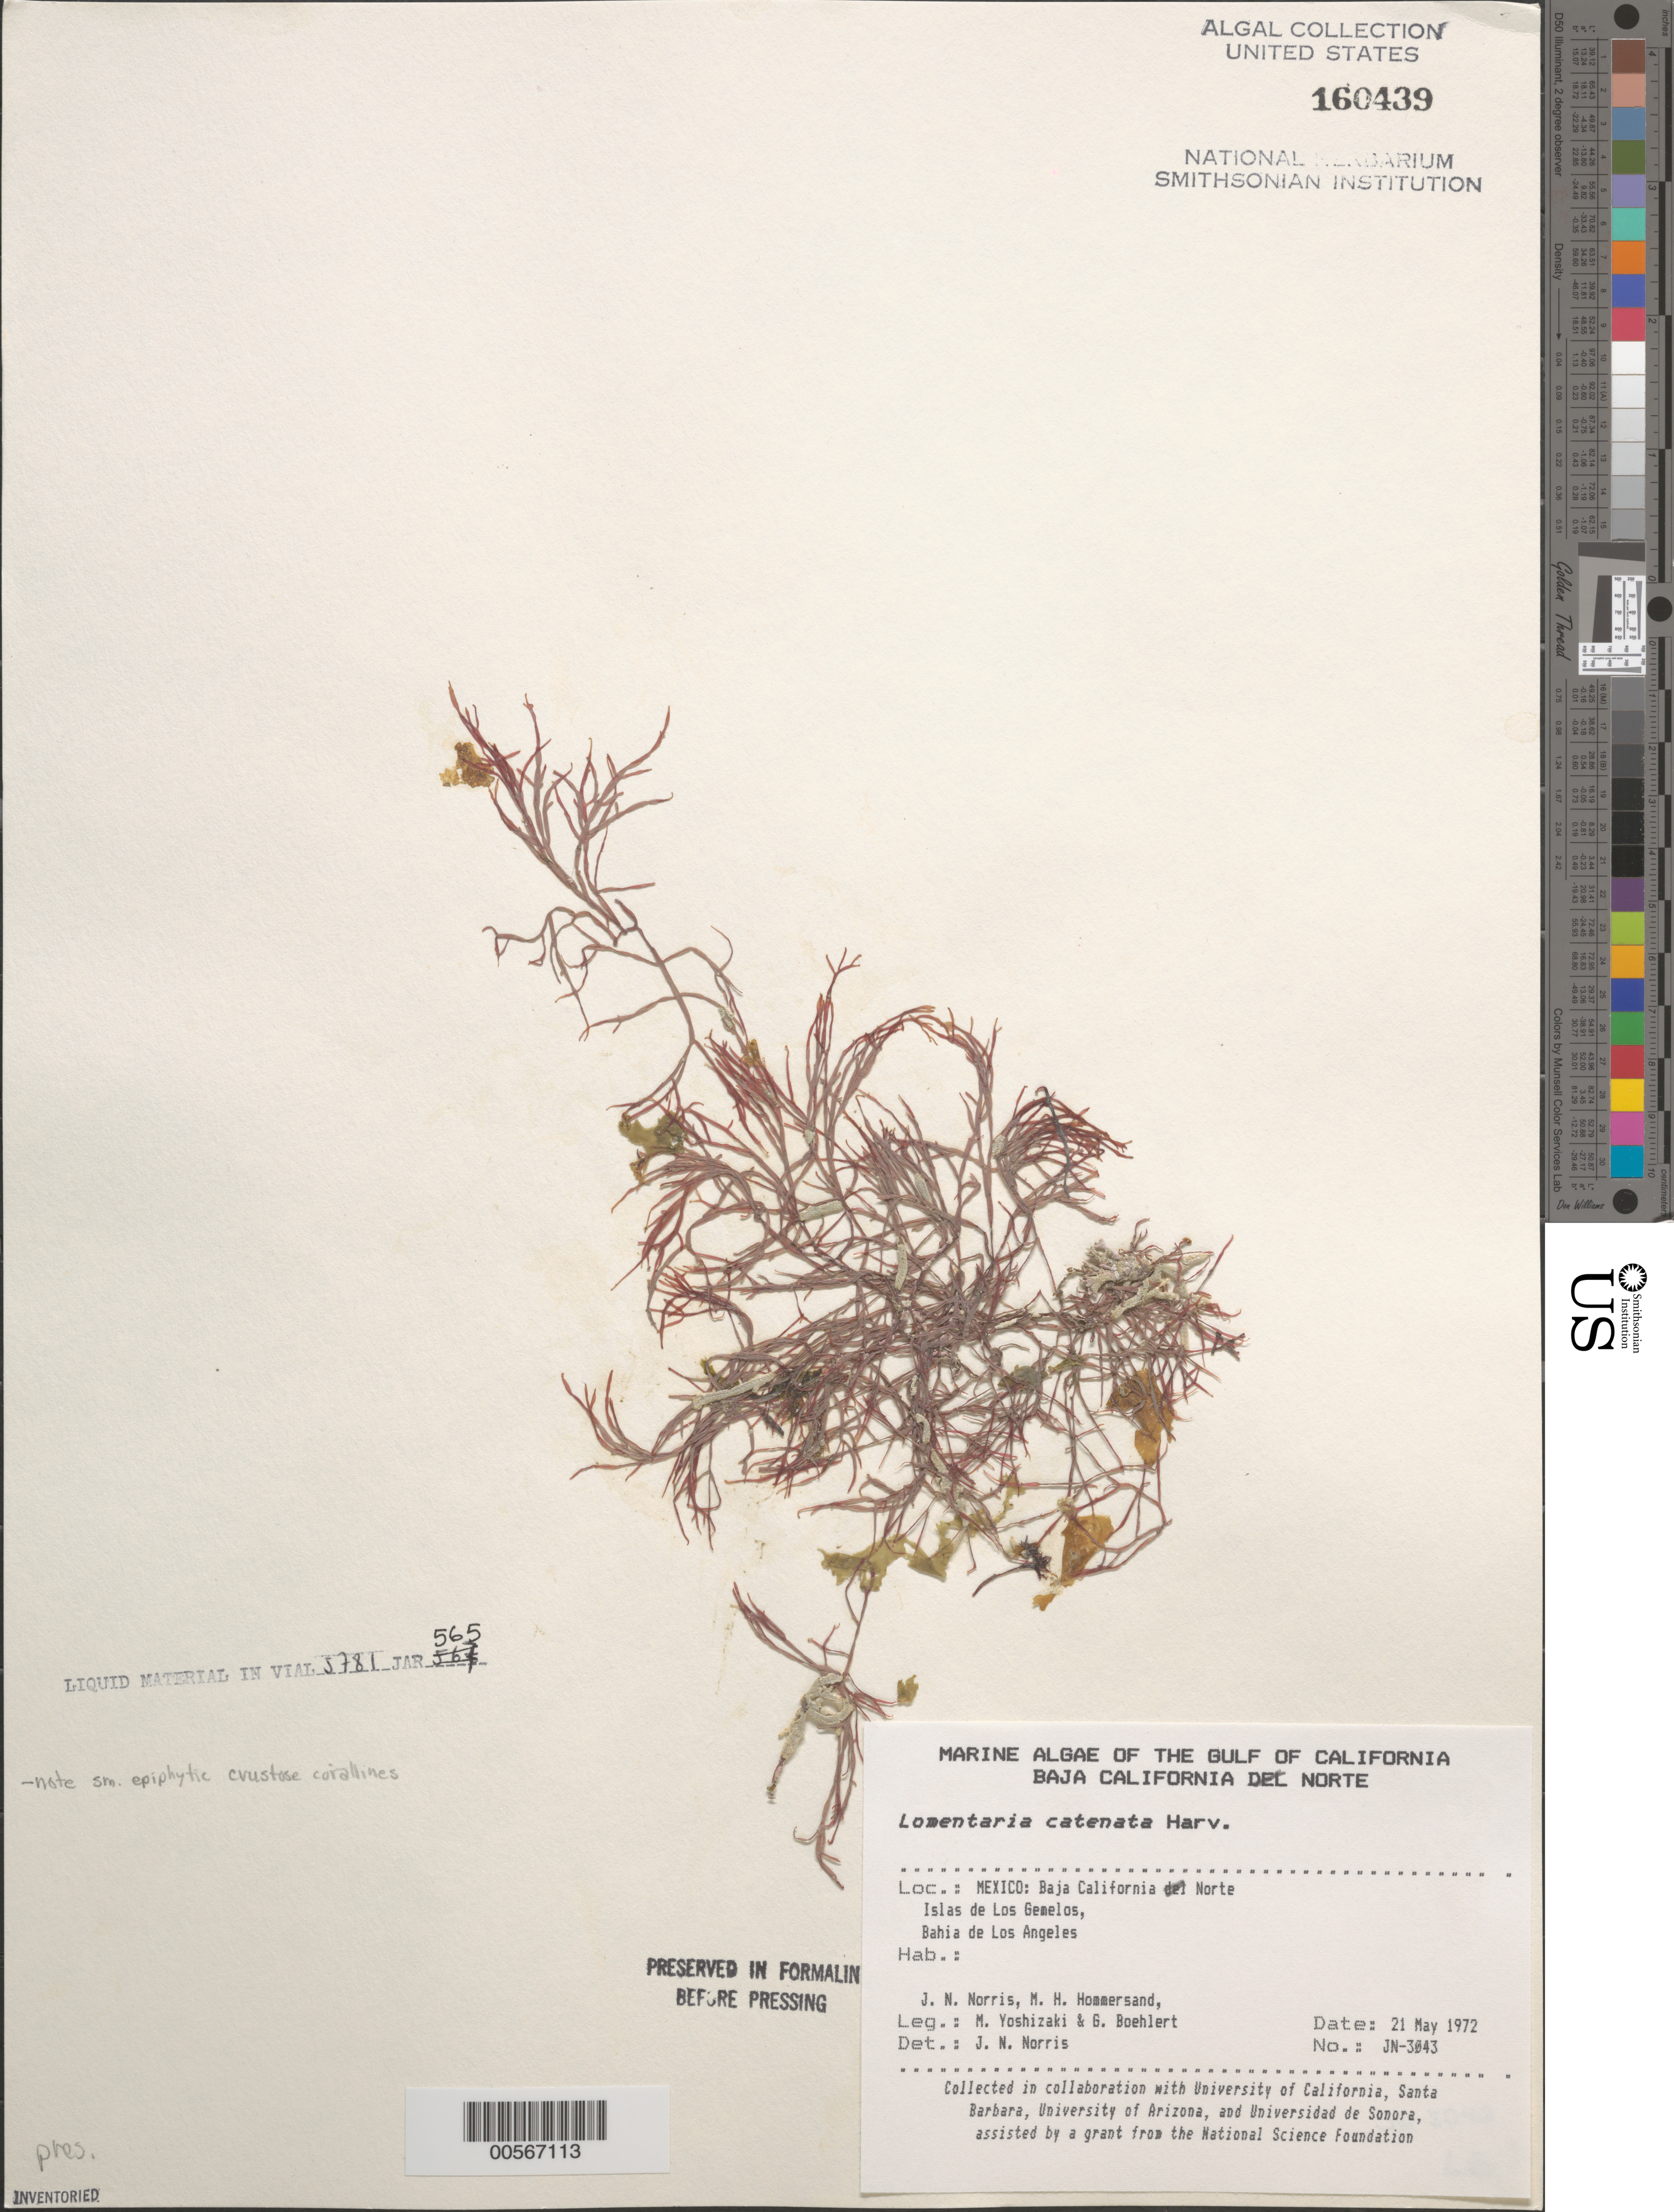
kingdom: Plantae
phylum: Rhodophyta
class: Florideophyceae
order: Rhodymeniales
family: Lomentariaceae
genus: Fushitsunagia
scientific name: Fushitsunagia catenata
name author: (Harv.) Filloramo & G.W. Saunders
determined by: Algae name updating Project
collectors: J. N. Norris, M. H. Hommersand, M. Yoshizaki & G. Boehlert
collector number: JN-3043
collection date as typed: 21 May 1972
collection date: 1972-05-21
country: Mexico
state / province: Baja California Norte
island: Isla de Los Gemelitos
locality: Bahia de los Angeles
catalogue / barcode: US 160439